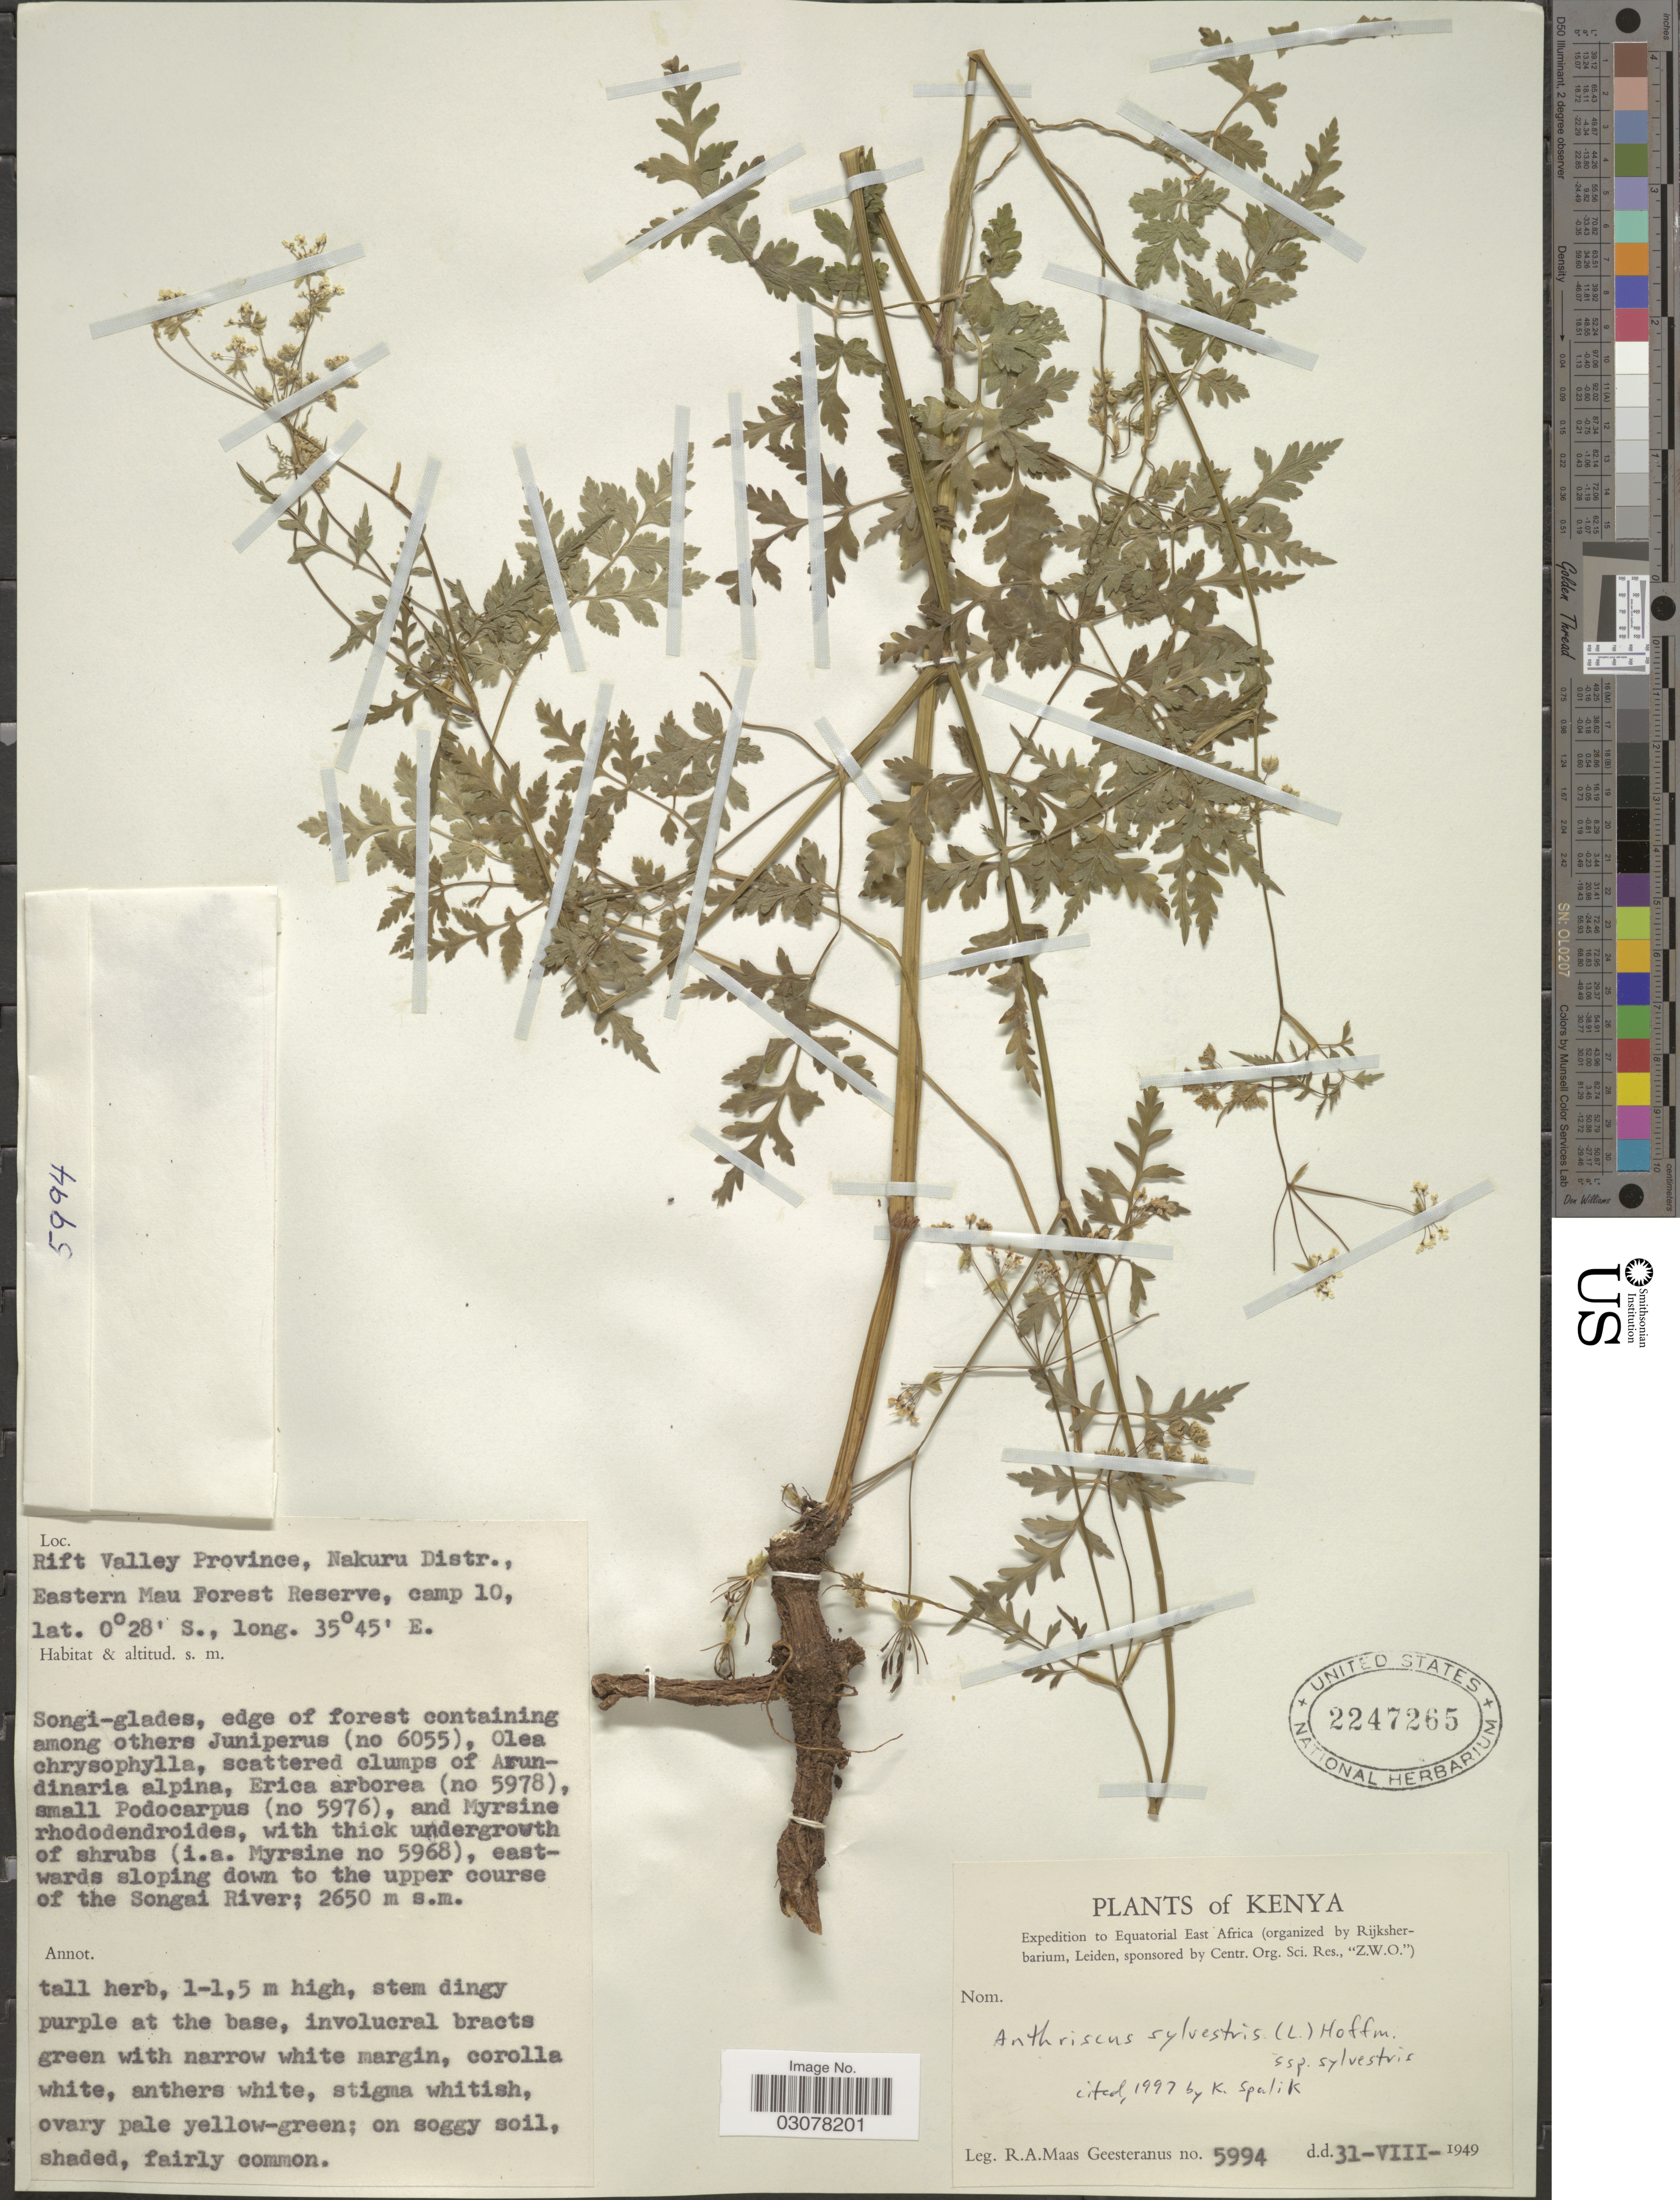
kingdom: Plantae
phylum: Tracheophyta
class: Magnoliopsida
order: Apiales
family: Apiaceae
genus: Anthriscus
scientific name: Anthriscus sylvestris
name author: (L.) Hoffm.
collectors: R. A. Maas Geesteranus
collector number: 5994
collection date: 1949-08-31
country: Kenya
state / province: Nakuru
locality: Equatorial East Africa. Rift Valley Province. Nakuru Distr., Eastern Mau Forest Reserve, camp 10. Eastwards sloping down to the upper course of the Songai River.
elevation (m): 2650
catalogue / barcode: US 2247265